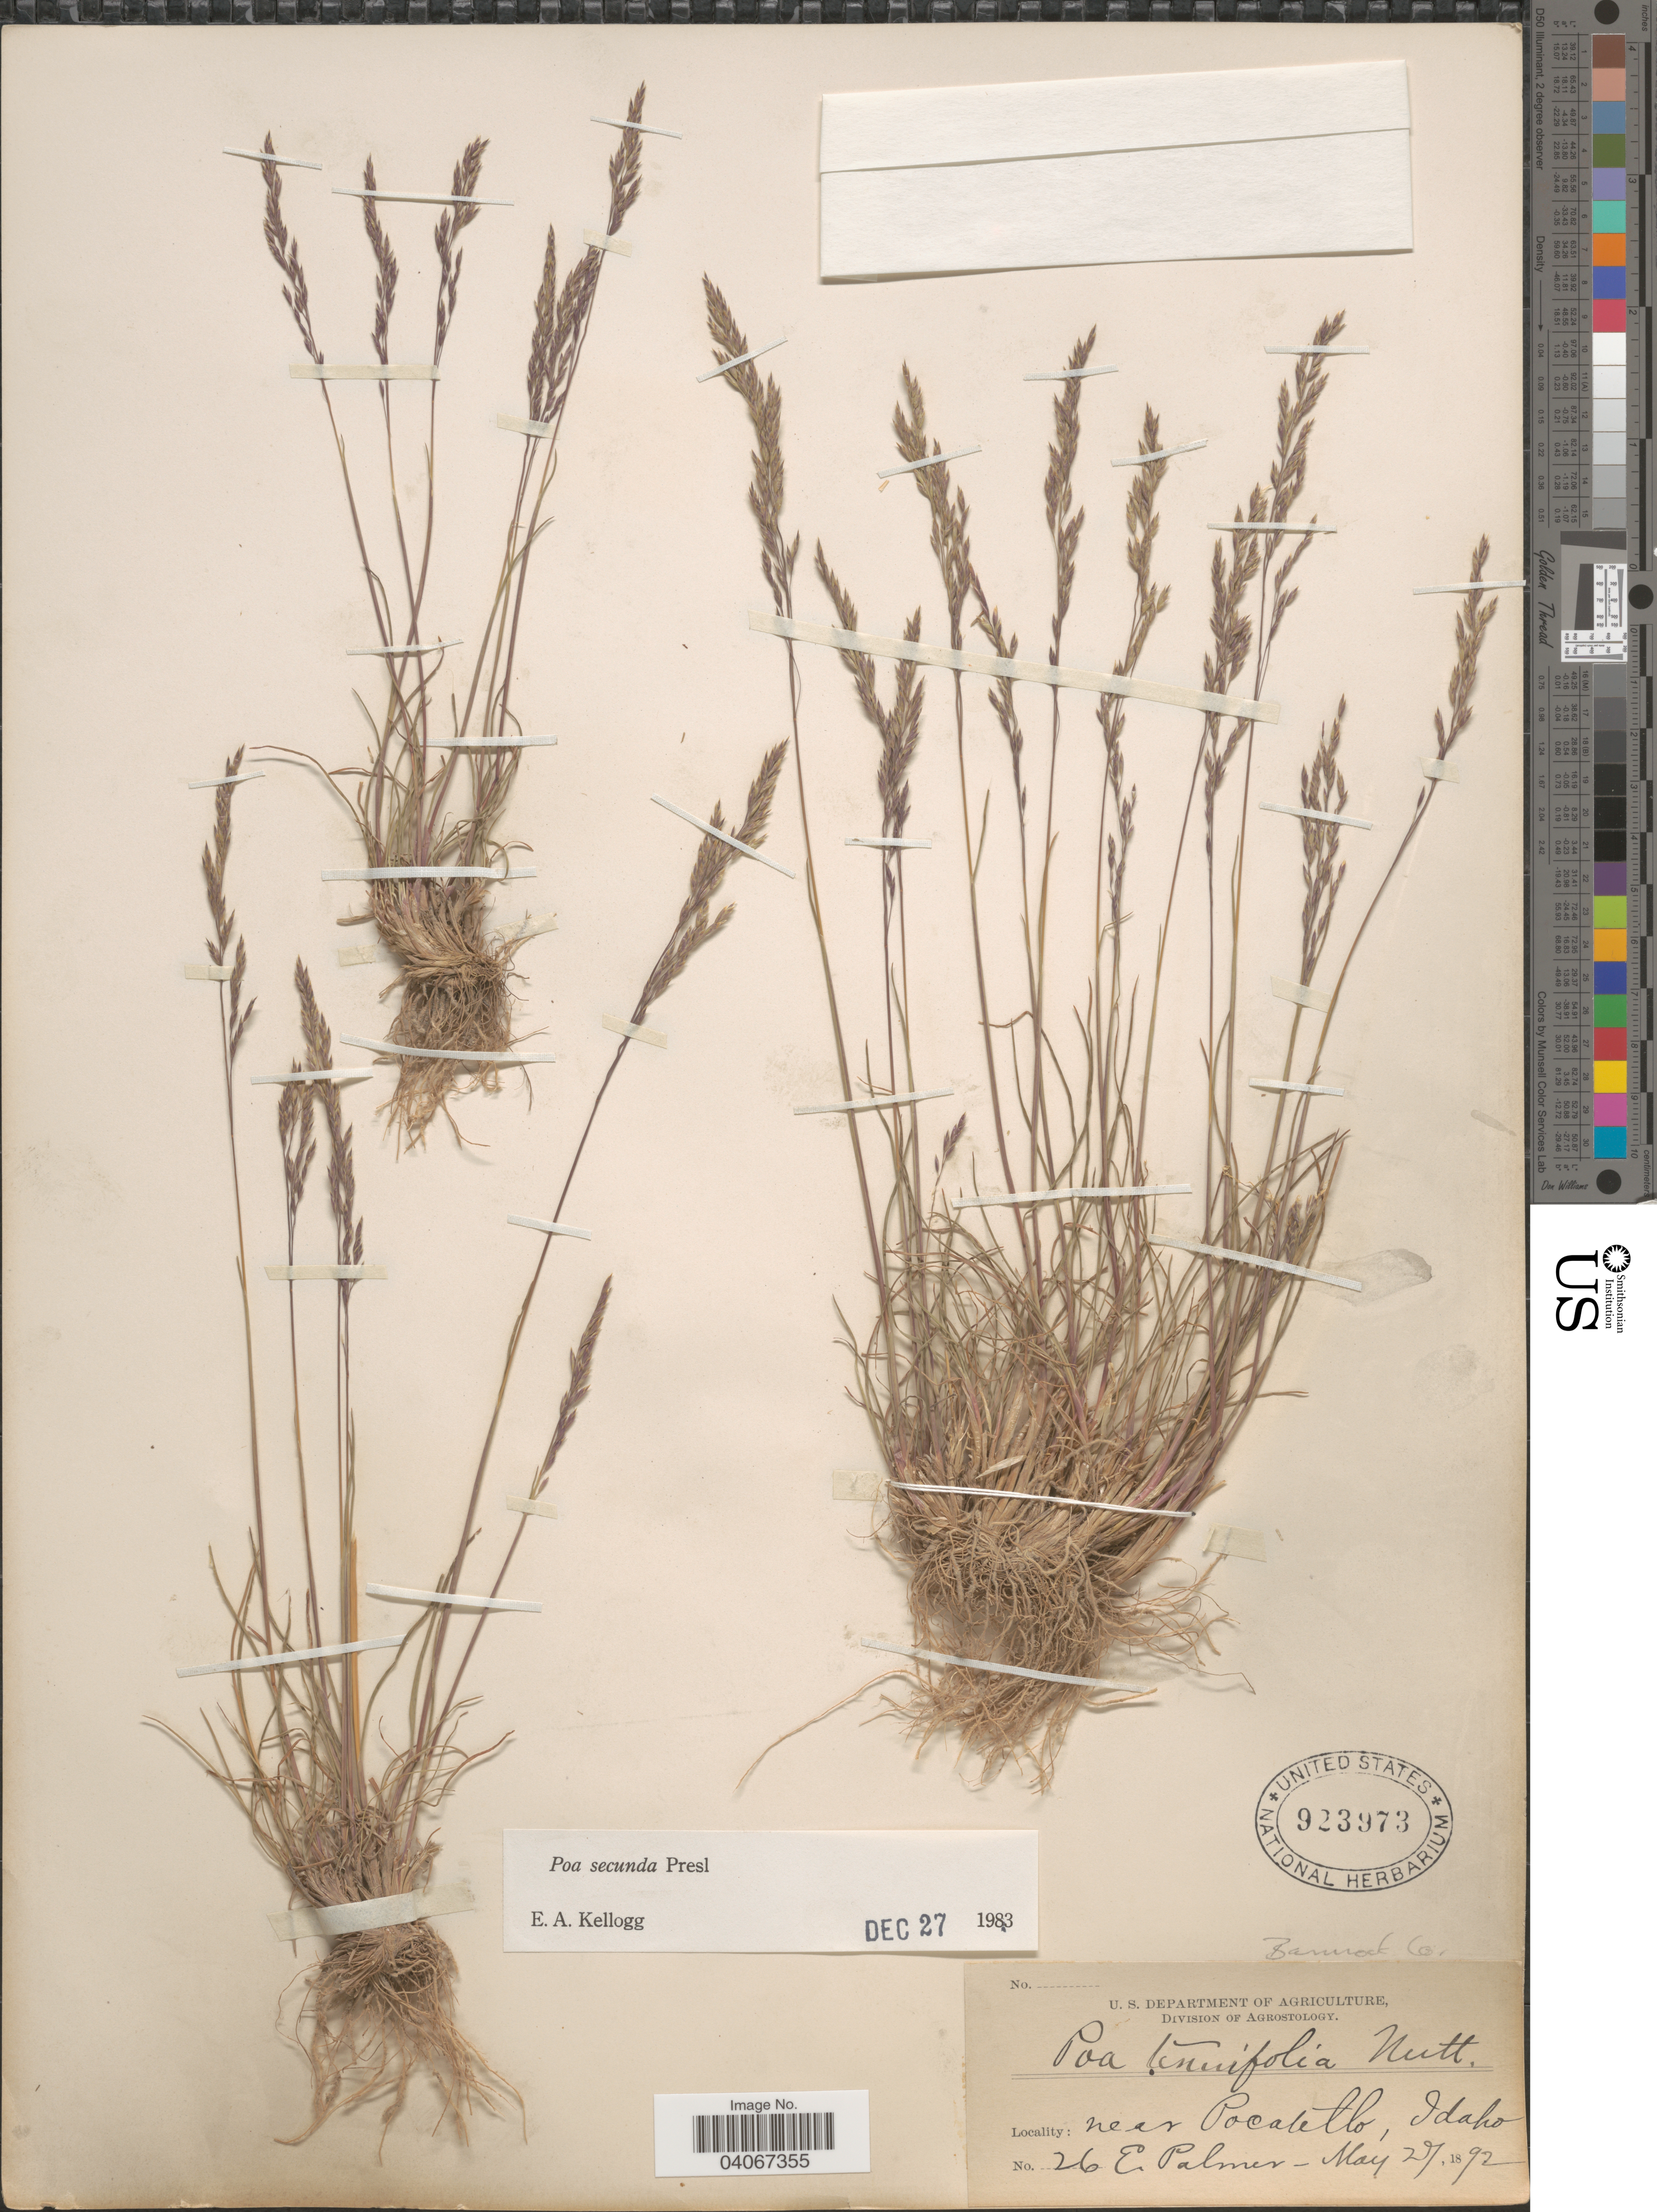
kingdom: Plantae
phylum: Tracheophyta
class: Liliopsida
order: Poales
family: Poaceae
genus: Poa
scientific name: Poa secunda subsp. secunda var. secunda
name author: J. Presl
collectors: E. Palmer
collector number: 26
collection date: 1892-05-27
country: United States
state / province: Idaho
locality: Bannock Co. Near Pocatello.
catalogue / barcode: US 923973